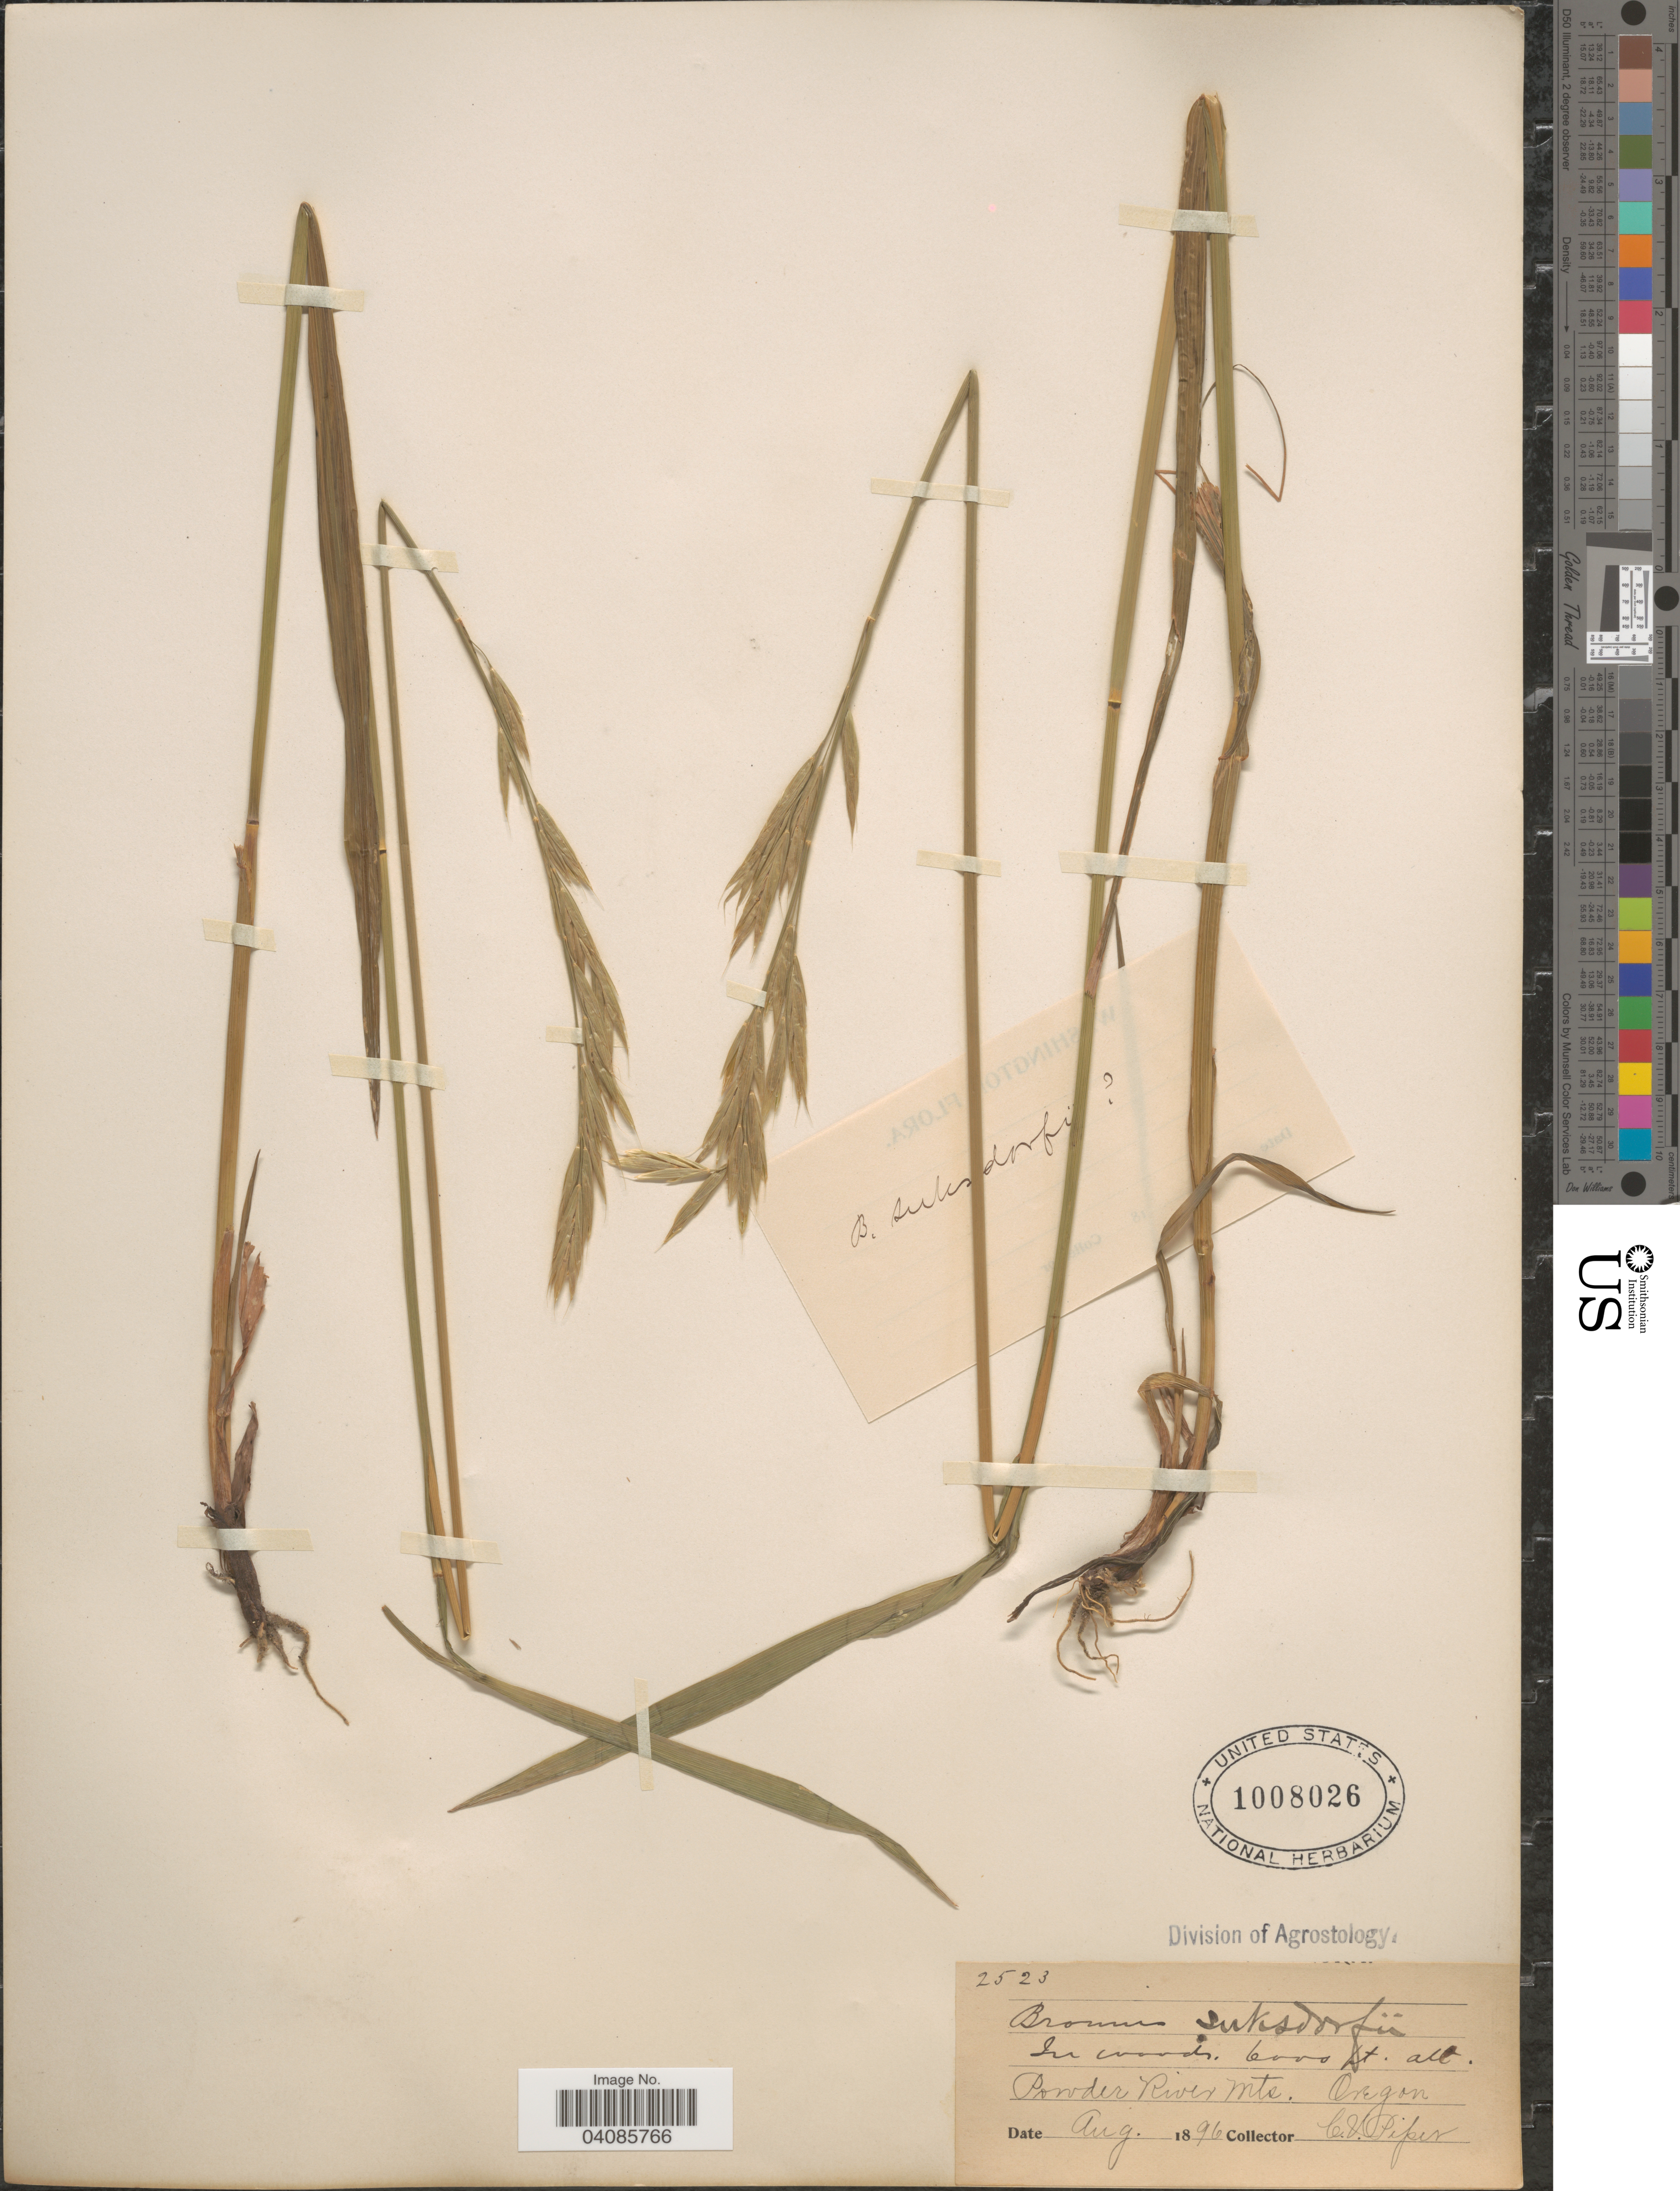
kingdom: Plantae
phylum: Tracheophyta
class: Liliopsida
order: Poales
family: Poaceae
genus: Bromus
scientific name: Bromus suksdorfii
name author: Vasey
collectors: C. V. Piper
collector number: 2523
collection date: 1896-08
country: United States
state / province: Oregon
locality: In woods, Powder River Mts.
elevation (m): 1829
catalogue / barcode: US 1008026